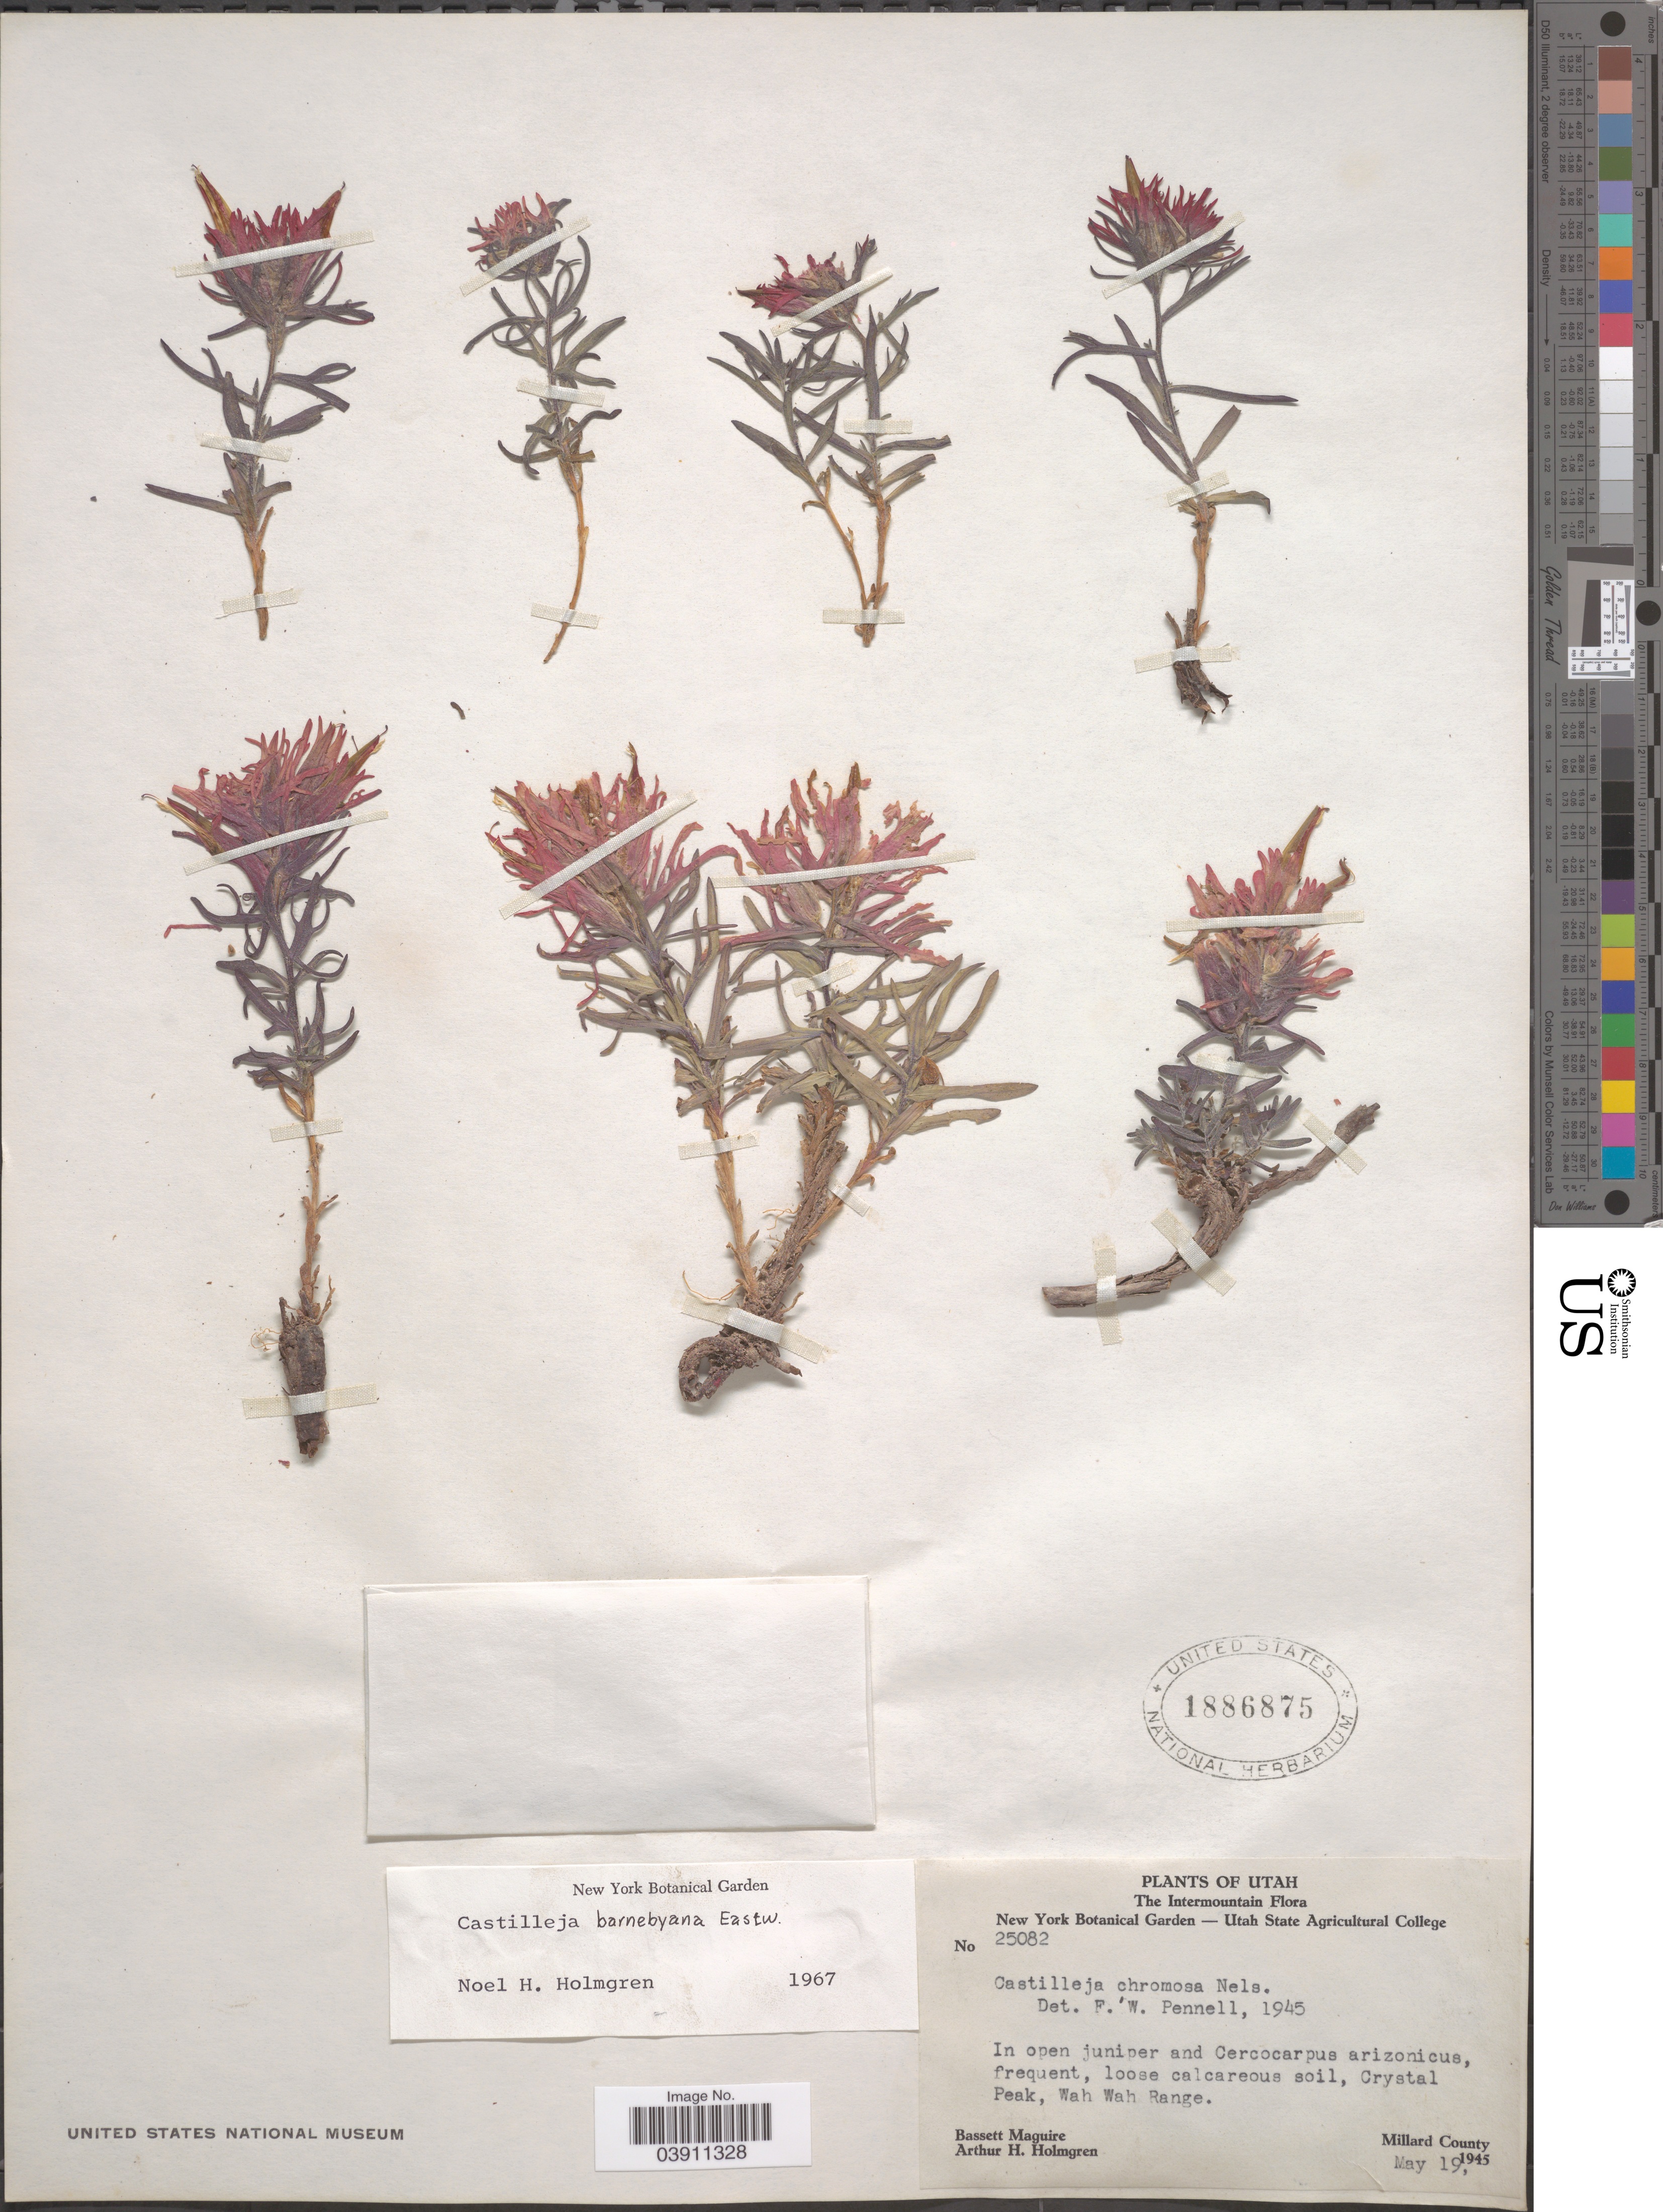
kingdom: Plantae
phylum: Tracheophyta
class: Magnoliopsida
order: Lamiales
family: Orobanchaceae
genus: Castilleja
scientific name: Castilleja barnebyana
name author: Eastw.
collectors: B. Maguire & A. H. Holmgren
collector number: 25082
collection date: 1945-05-19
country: United States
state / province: Utah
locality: The Intermountain. Crystal Peak, Wah Wah Range. Millard County.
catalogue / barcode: US 1886875